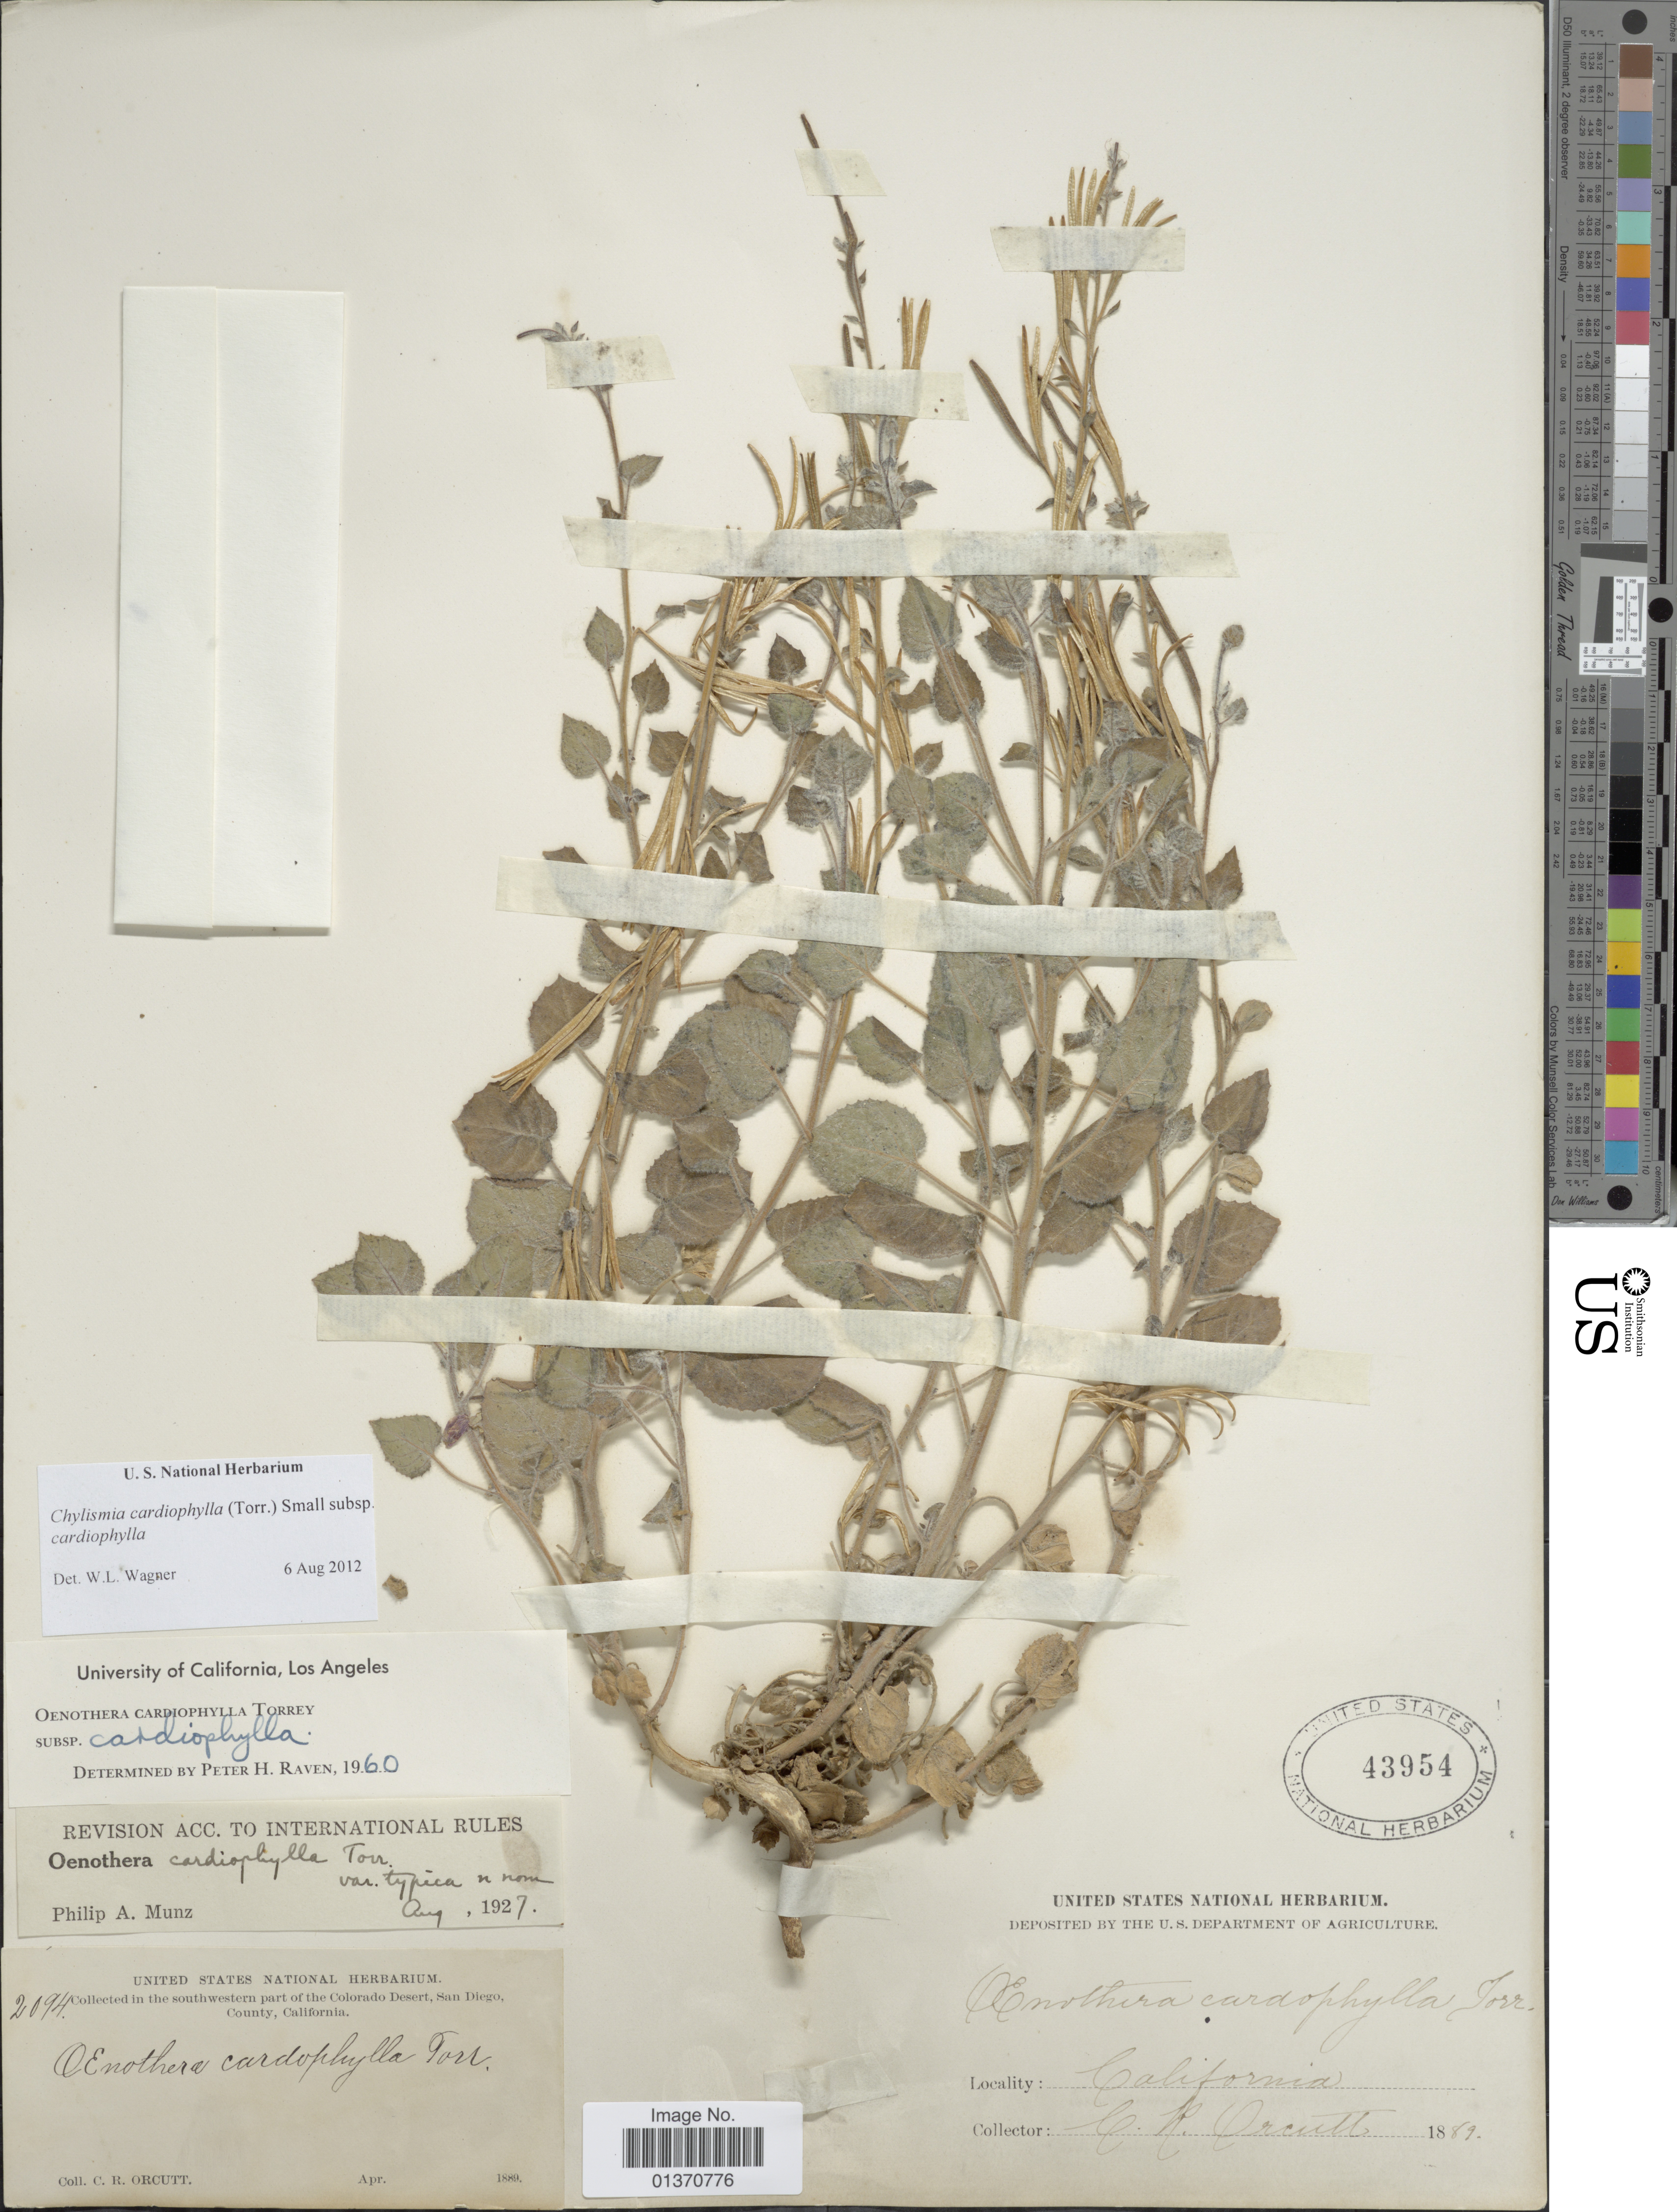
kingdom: Plantae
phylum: Tracheophyta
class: Magnoliopsida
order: Myrtales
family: Onagraceae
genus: Chylismia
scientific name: Chylismia cardiophylla subsp. cardiophylla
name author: (Torr.) Small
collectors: C. R. Orcutt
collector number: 2194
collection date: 1889-04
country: United States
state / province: California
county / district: San Diego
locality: Southwestern part of the Colorado Desert, San Diego, County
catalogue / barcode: US 43954